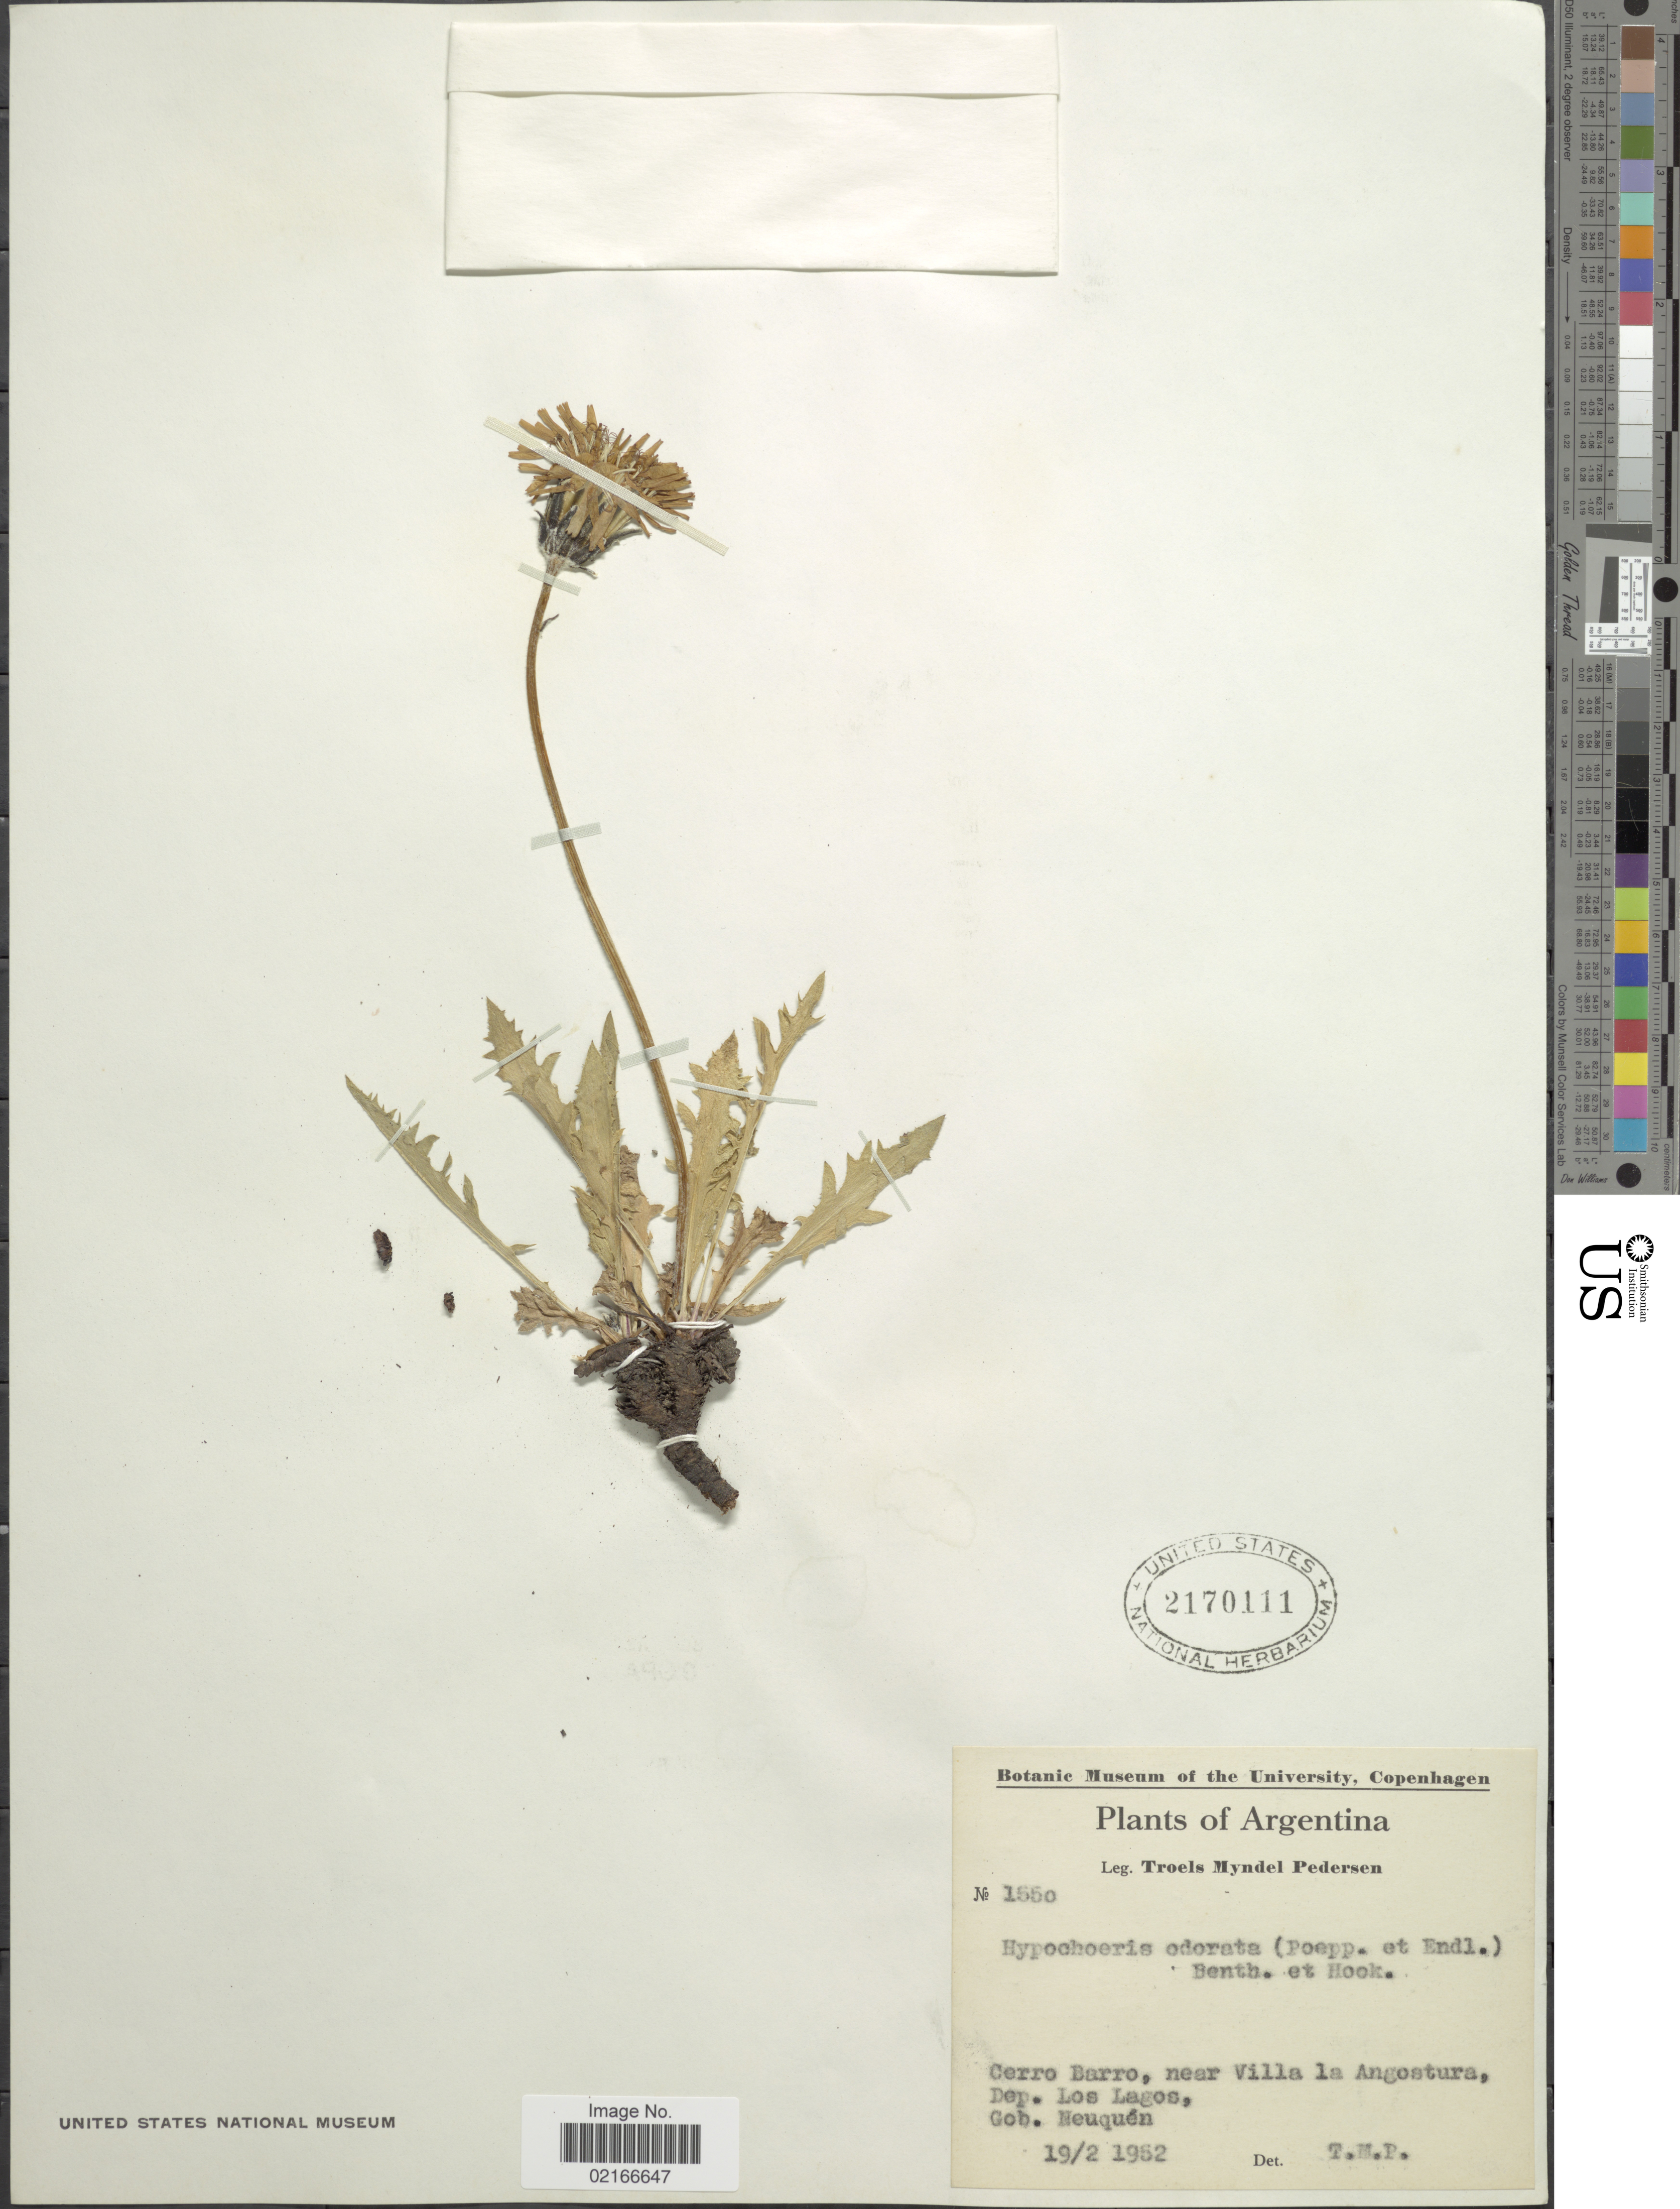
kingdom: Plantae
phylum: Tracheophyta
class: Magnoliopsida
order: Asterales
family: Asteraceae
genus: Hypochaeris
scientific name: Hypochaeris tenuifolia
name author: (Hook. & Arn.) Griseb.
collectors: T. Pederson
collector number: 1550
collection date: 1952-02-19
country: Argentina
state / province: Neuquen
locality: Cerro Barro, near Villa La Angostura, Dep. Los Lagos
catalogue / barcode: US 2170111